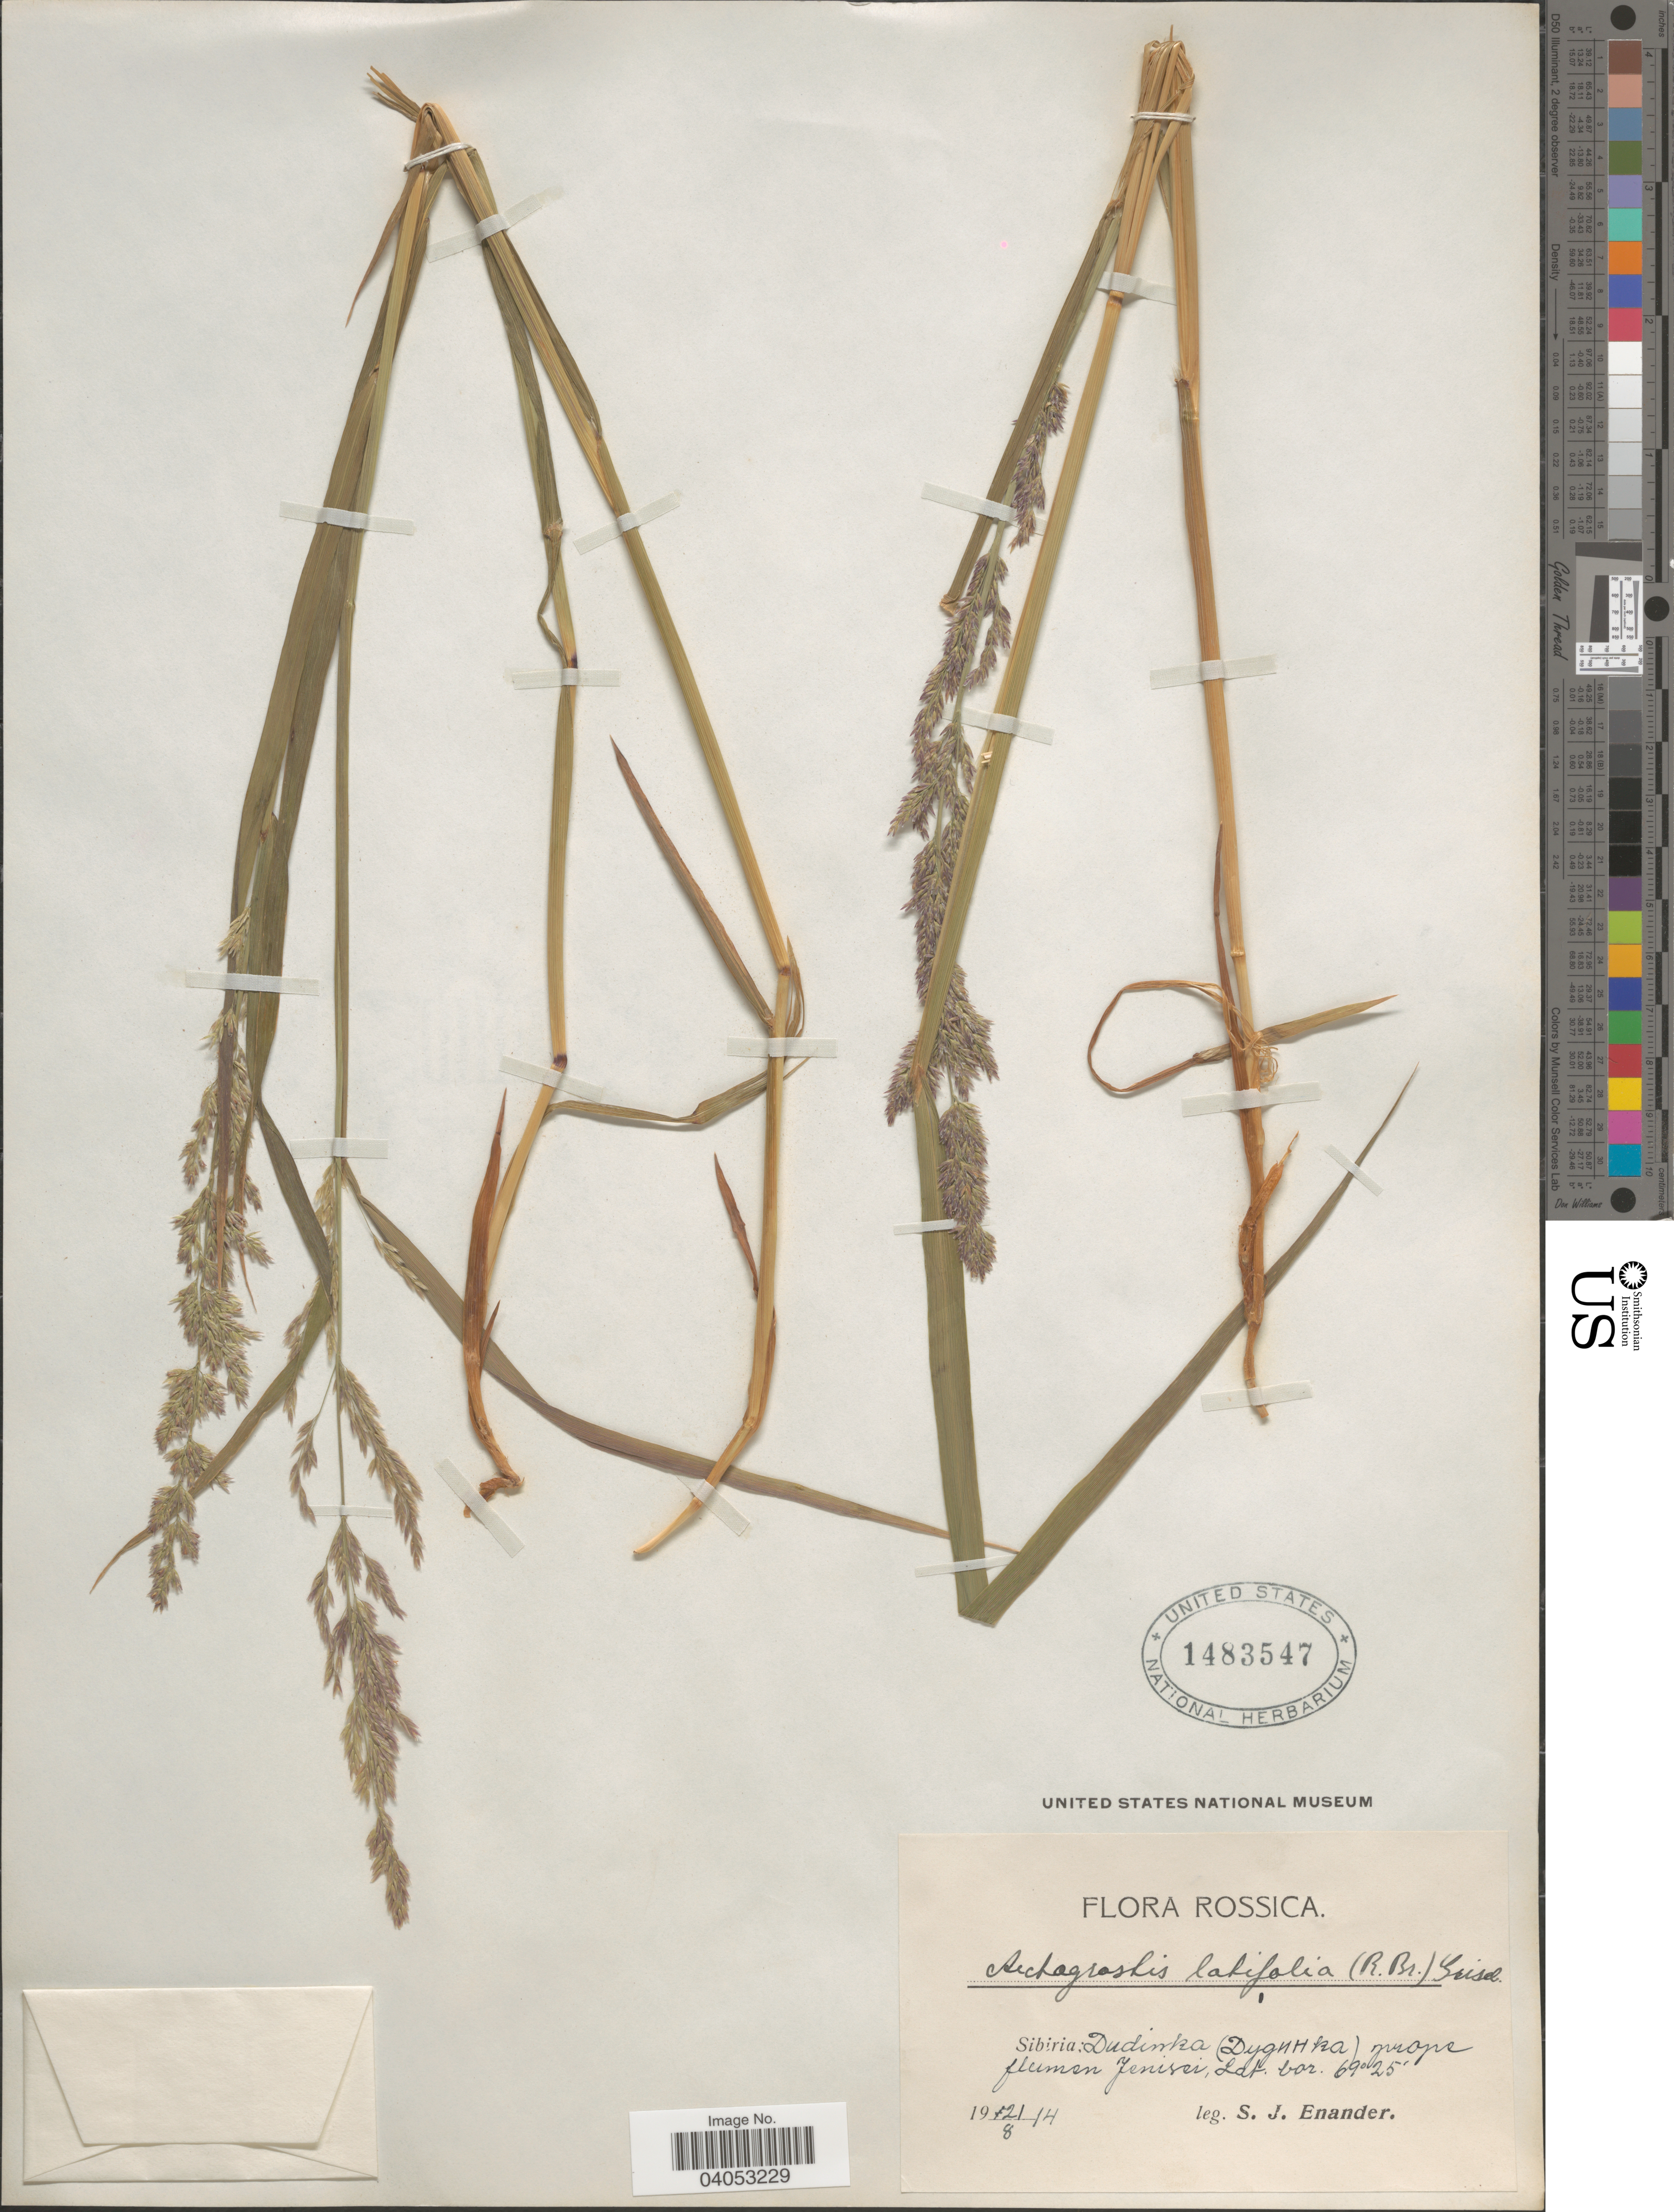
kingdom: Plantae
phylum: Tracheophyta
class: Liliopsida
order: Poales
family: Poaceae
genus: Arctagrostis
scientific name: Arctagrostis latifolia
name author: (R. Br.) Griseb.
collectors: S. Enander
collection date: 1914-08-21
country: Russian Federation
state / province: Krasnoyarsk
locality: Rossica. Sibiria. Dudinka (Dygnhka) prope flumen Jenisei.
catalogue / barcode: US 1483547